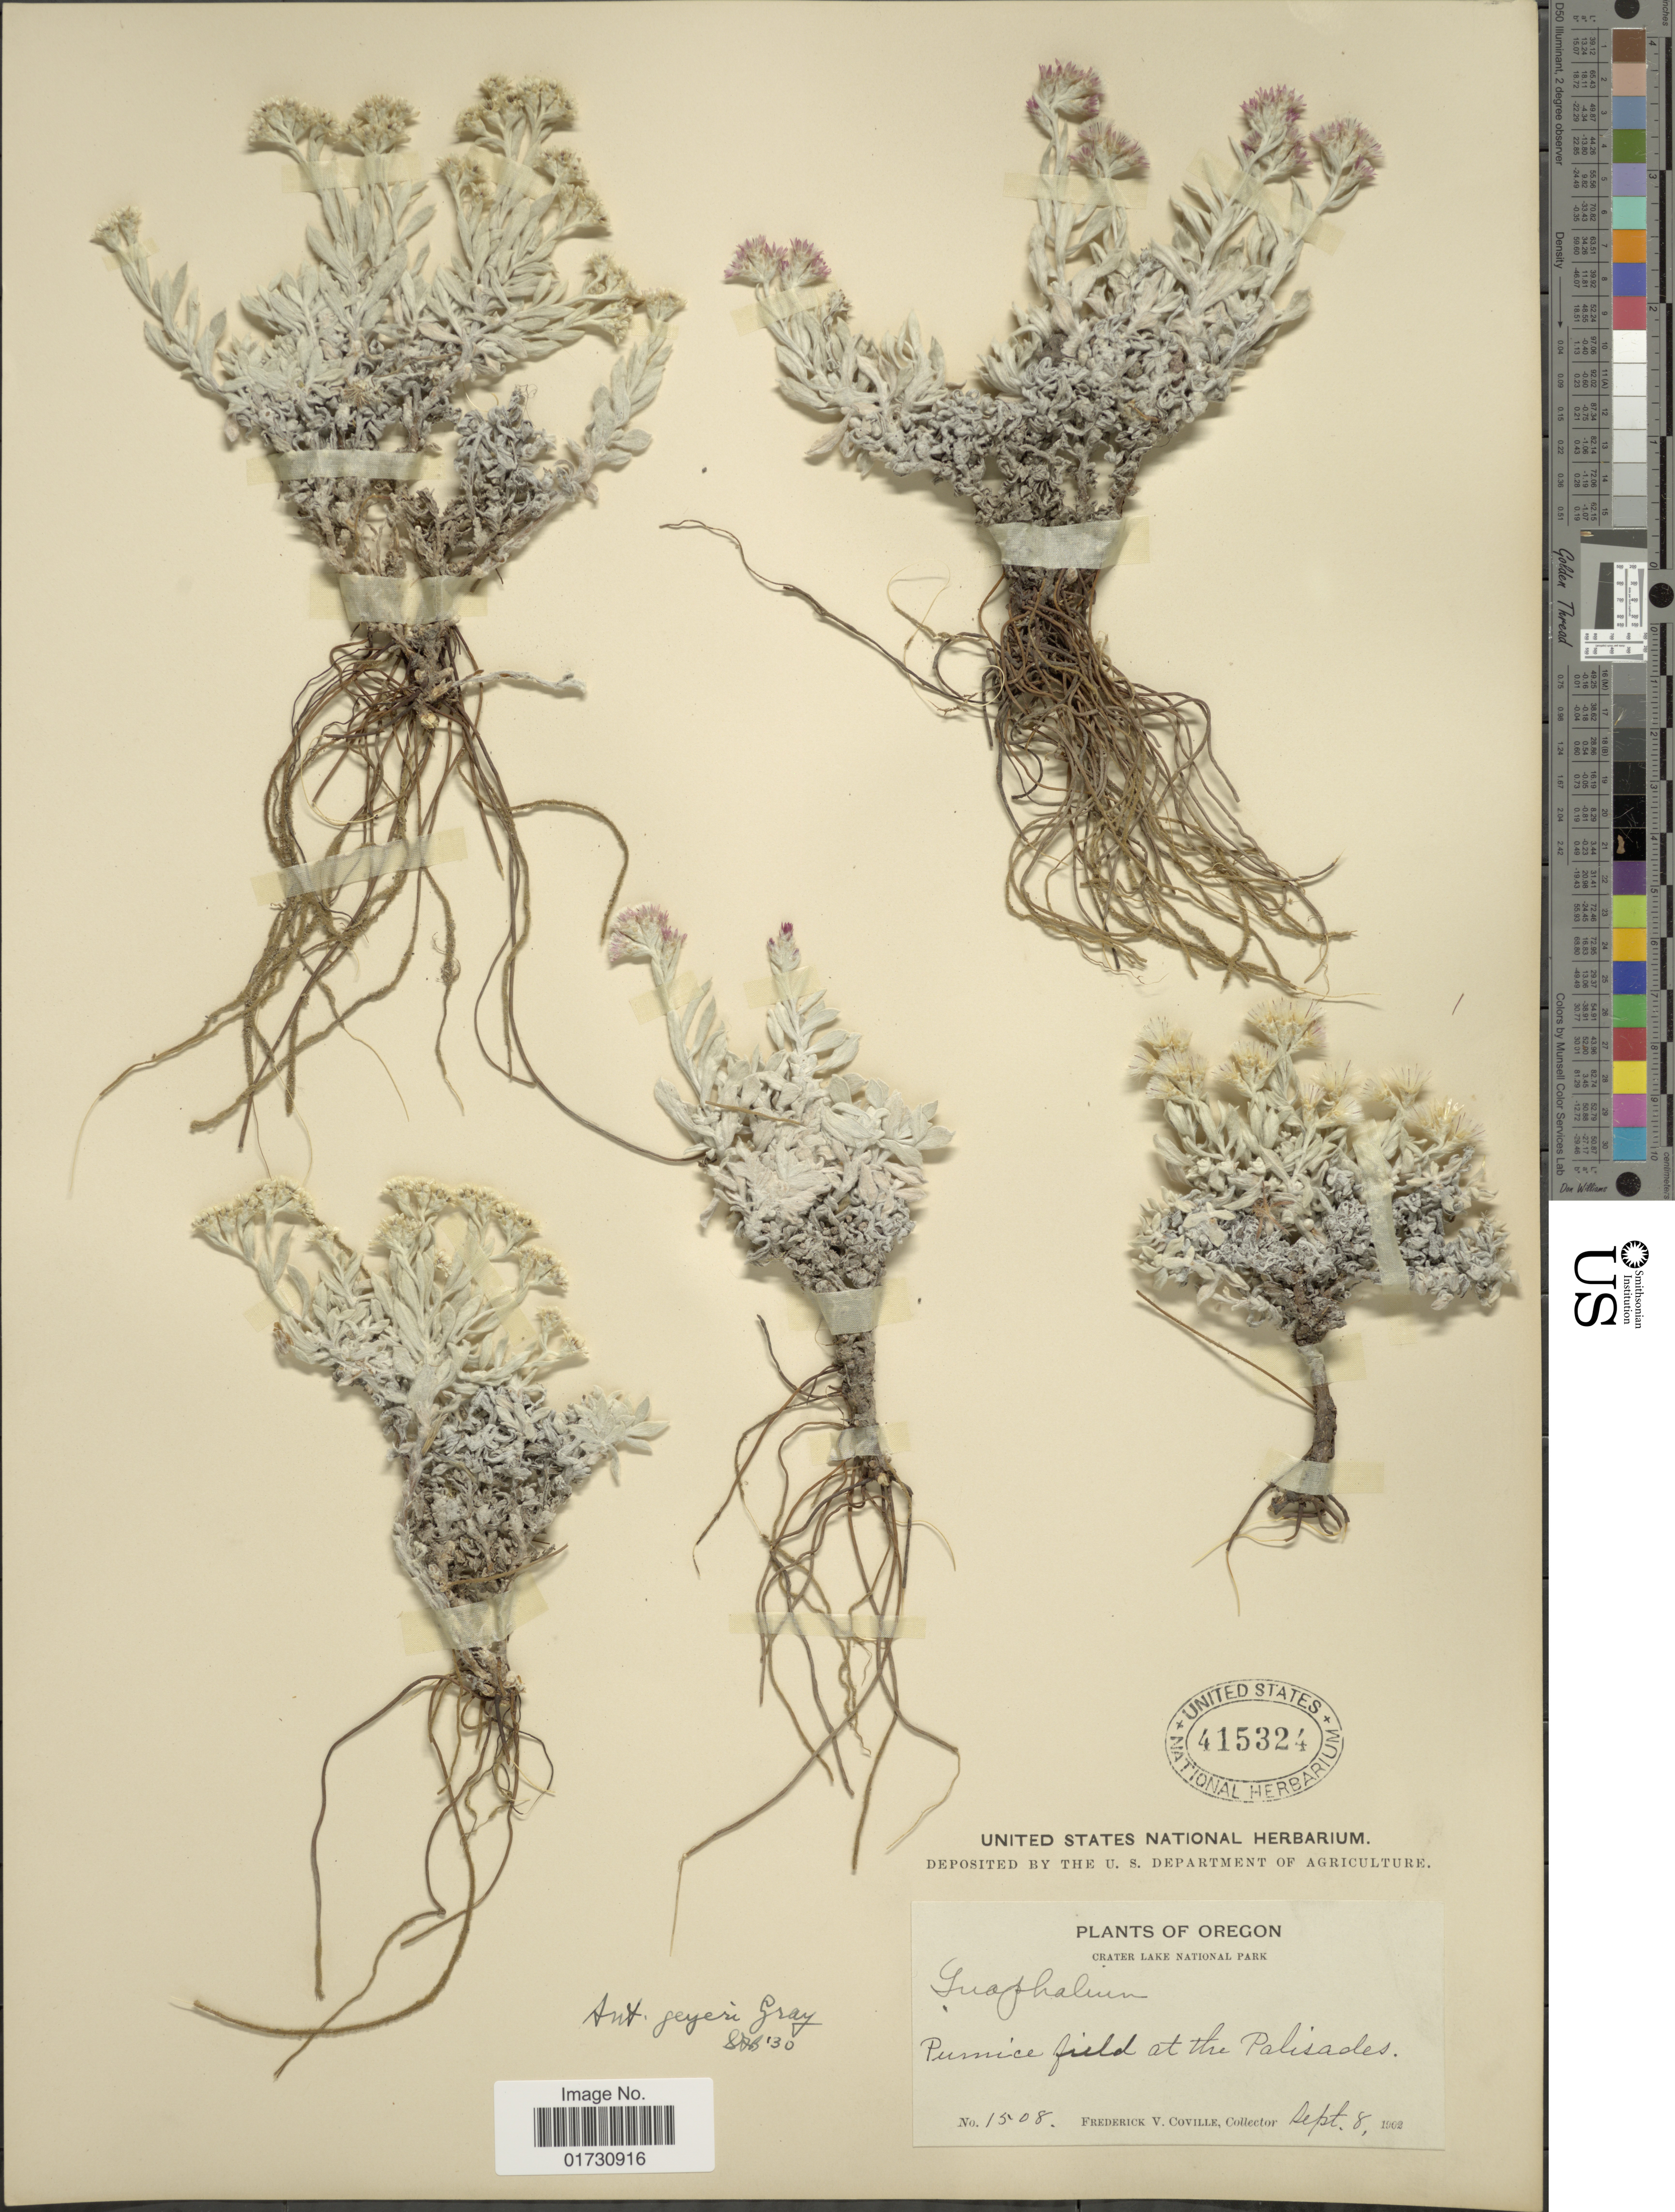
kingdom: Plantae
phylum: Tracheophyta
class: Magnoliopsida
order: Asterales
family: Asteraceae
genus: Antennaria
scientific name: Antennaria geyeri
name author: A. Gray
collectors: F. V. Coville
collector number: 1508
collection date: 1902-09-08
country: United States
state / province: Oregon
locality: Purnice field at the Palisades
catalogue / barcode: US 415324